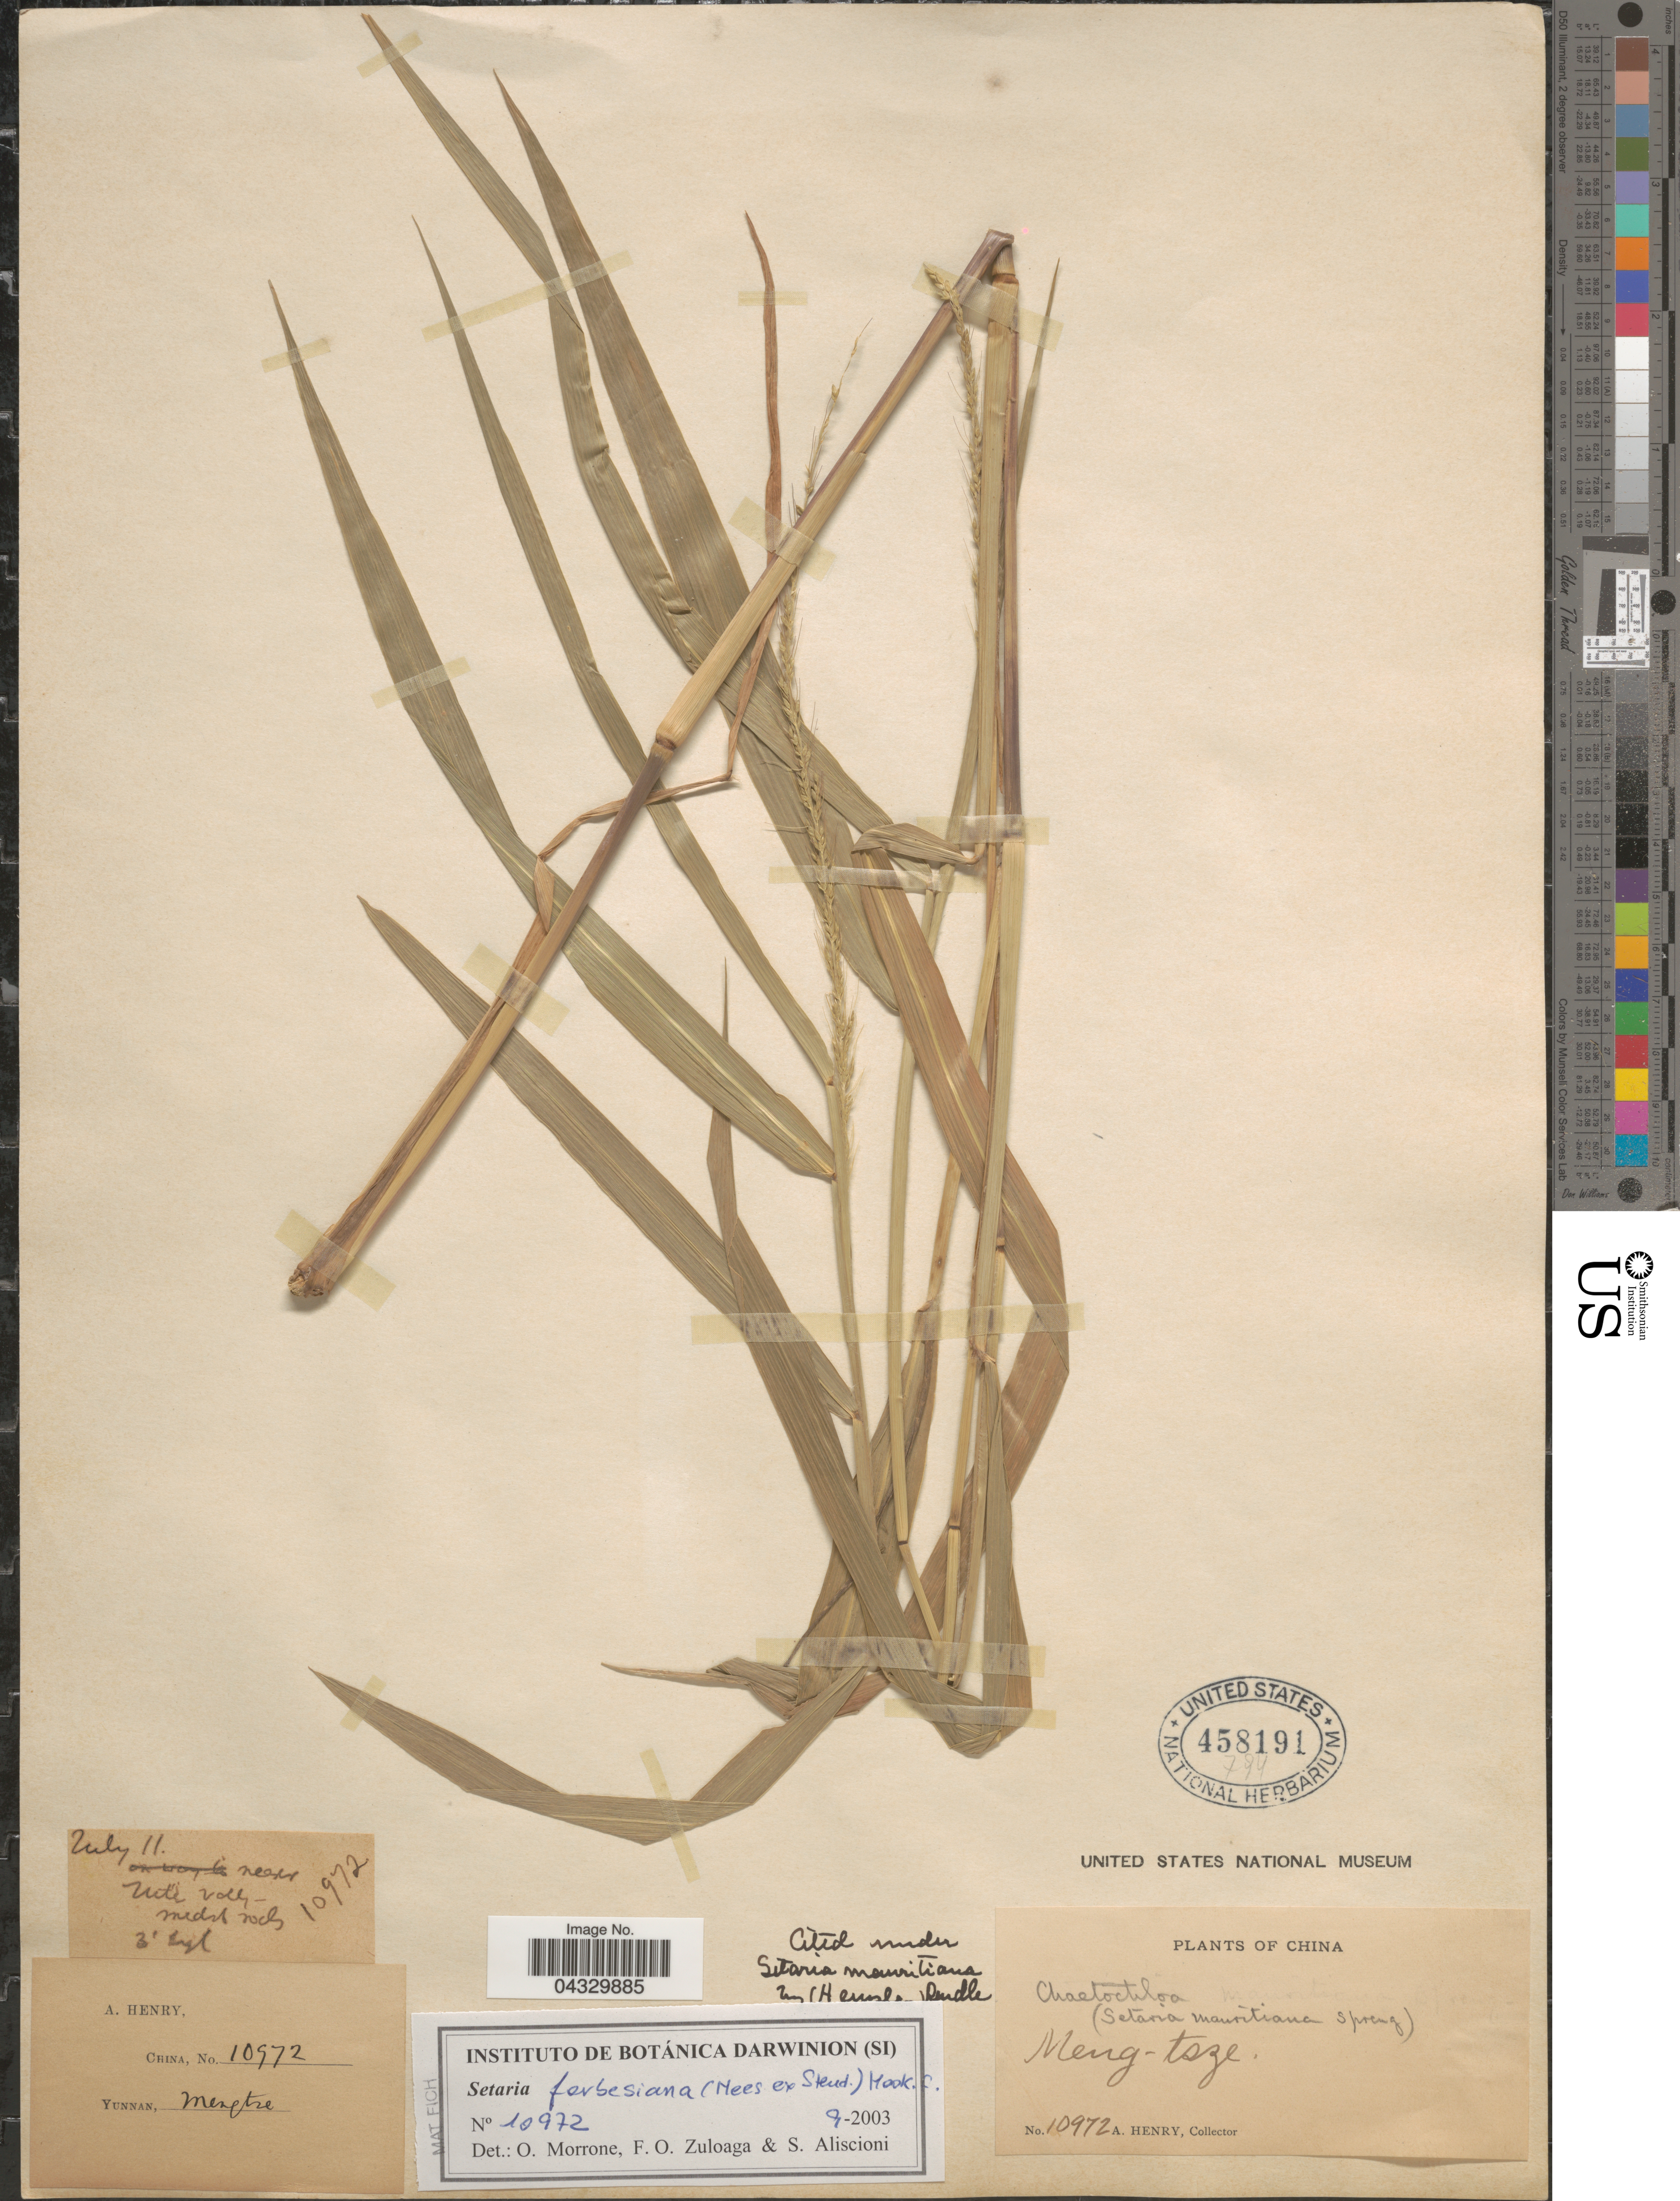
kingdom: Plantae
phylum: Tracheophyta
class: Liliopsida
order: Poales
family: Poaceae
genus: Setaria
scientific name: Setaria forbesiana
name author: (Nees ex Steud.) Hook. f.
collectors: A. Henry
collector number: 10972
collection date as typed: Transcribed d/m/y: /7/11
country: China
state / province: Yunnan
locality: Meng-tze.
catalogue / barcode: US 458191